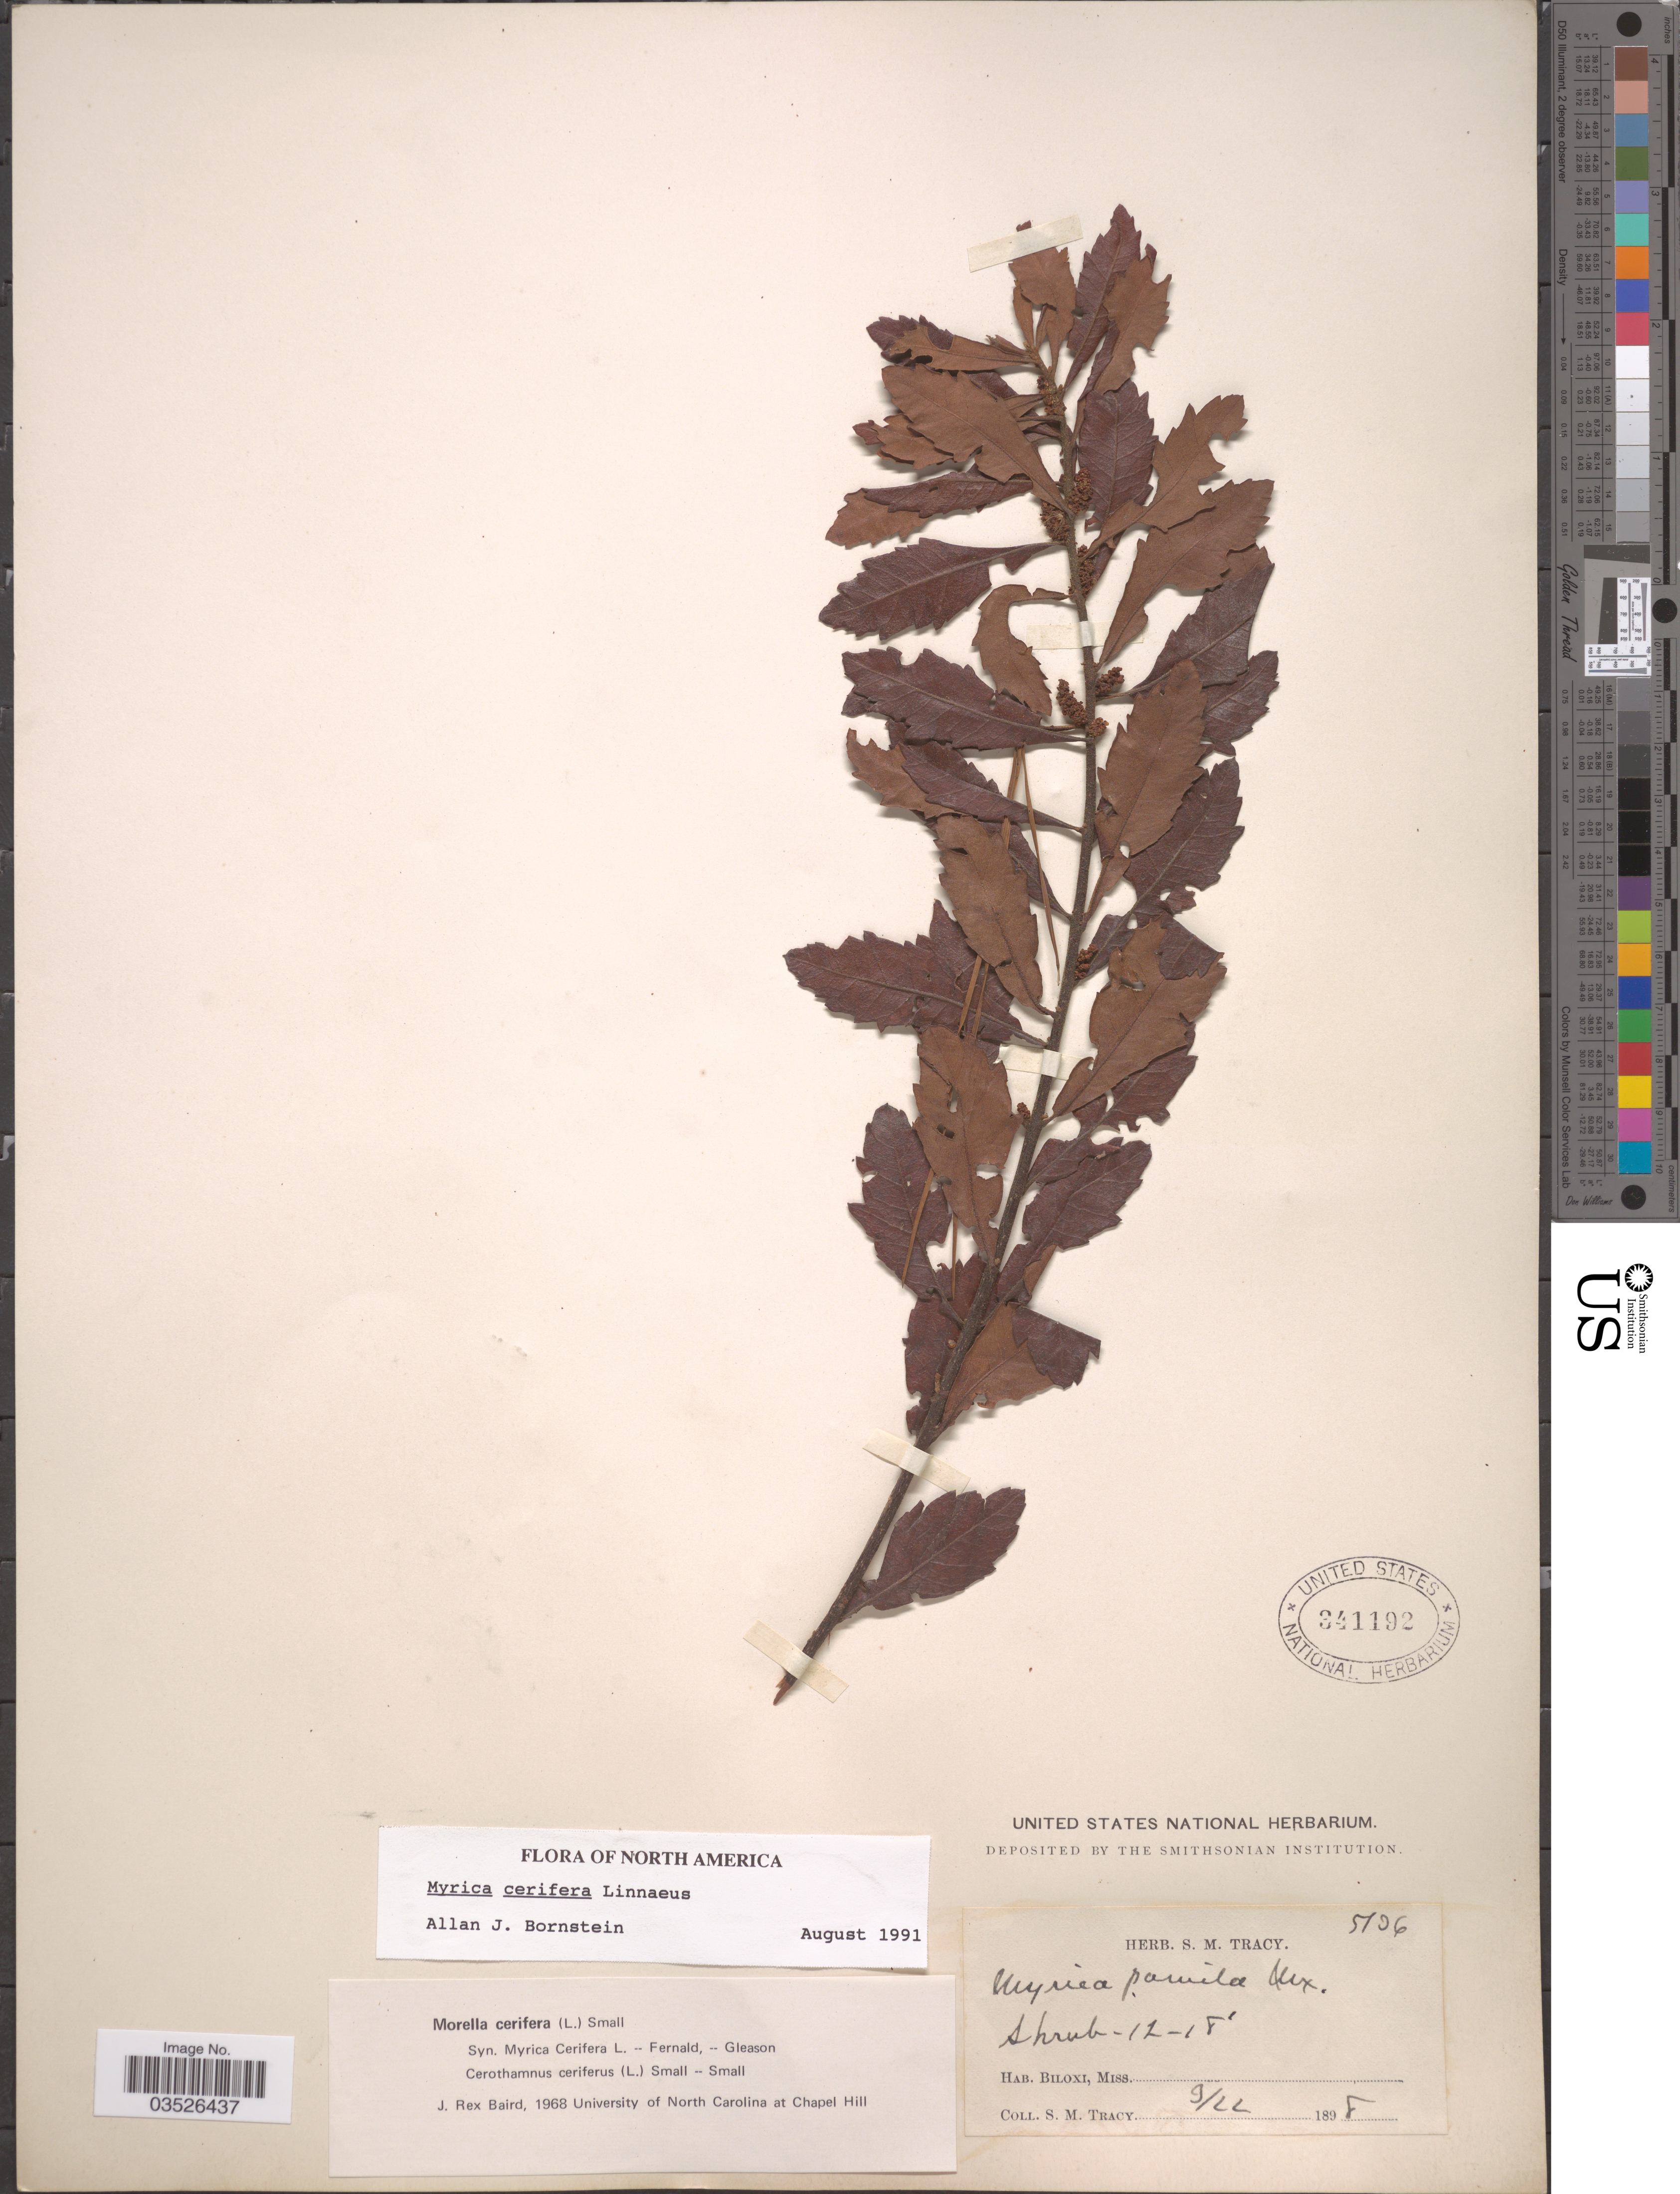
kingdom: Plantae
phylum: Tracheophyta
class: Magnoliopsida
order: Fagales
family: Myricaceae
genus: Morella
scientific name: Morella cerifera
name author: (L.) Small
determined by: Baird, James Rex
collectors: S. M. Tracy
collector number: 5106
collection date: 1898-03-22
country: United States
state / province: Mississippi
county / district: Harrison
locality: Biloxi.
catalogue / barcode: US 341192